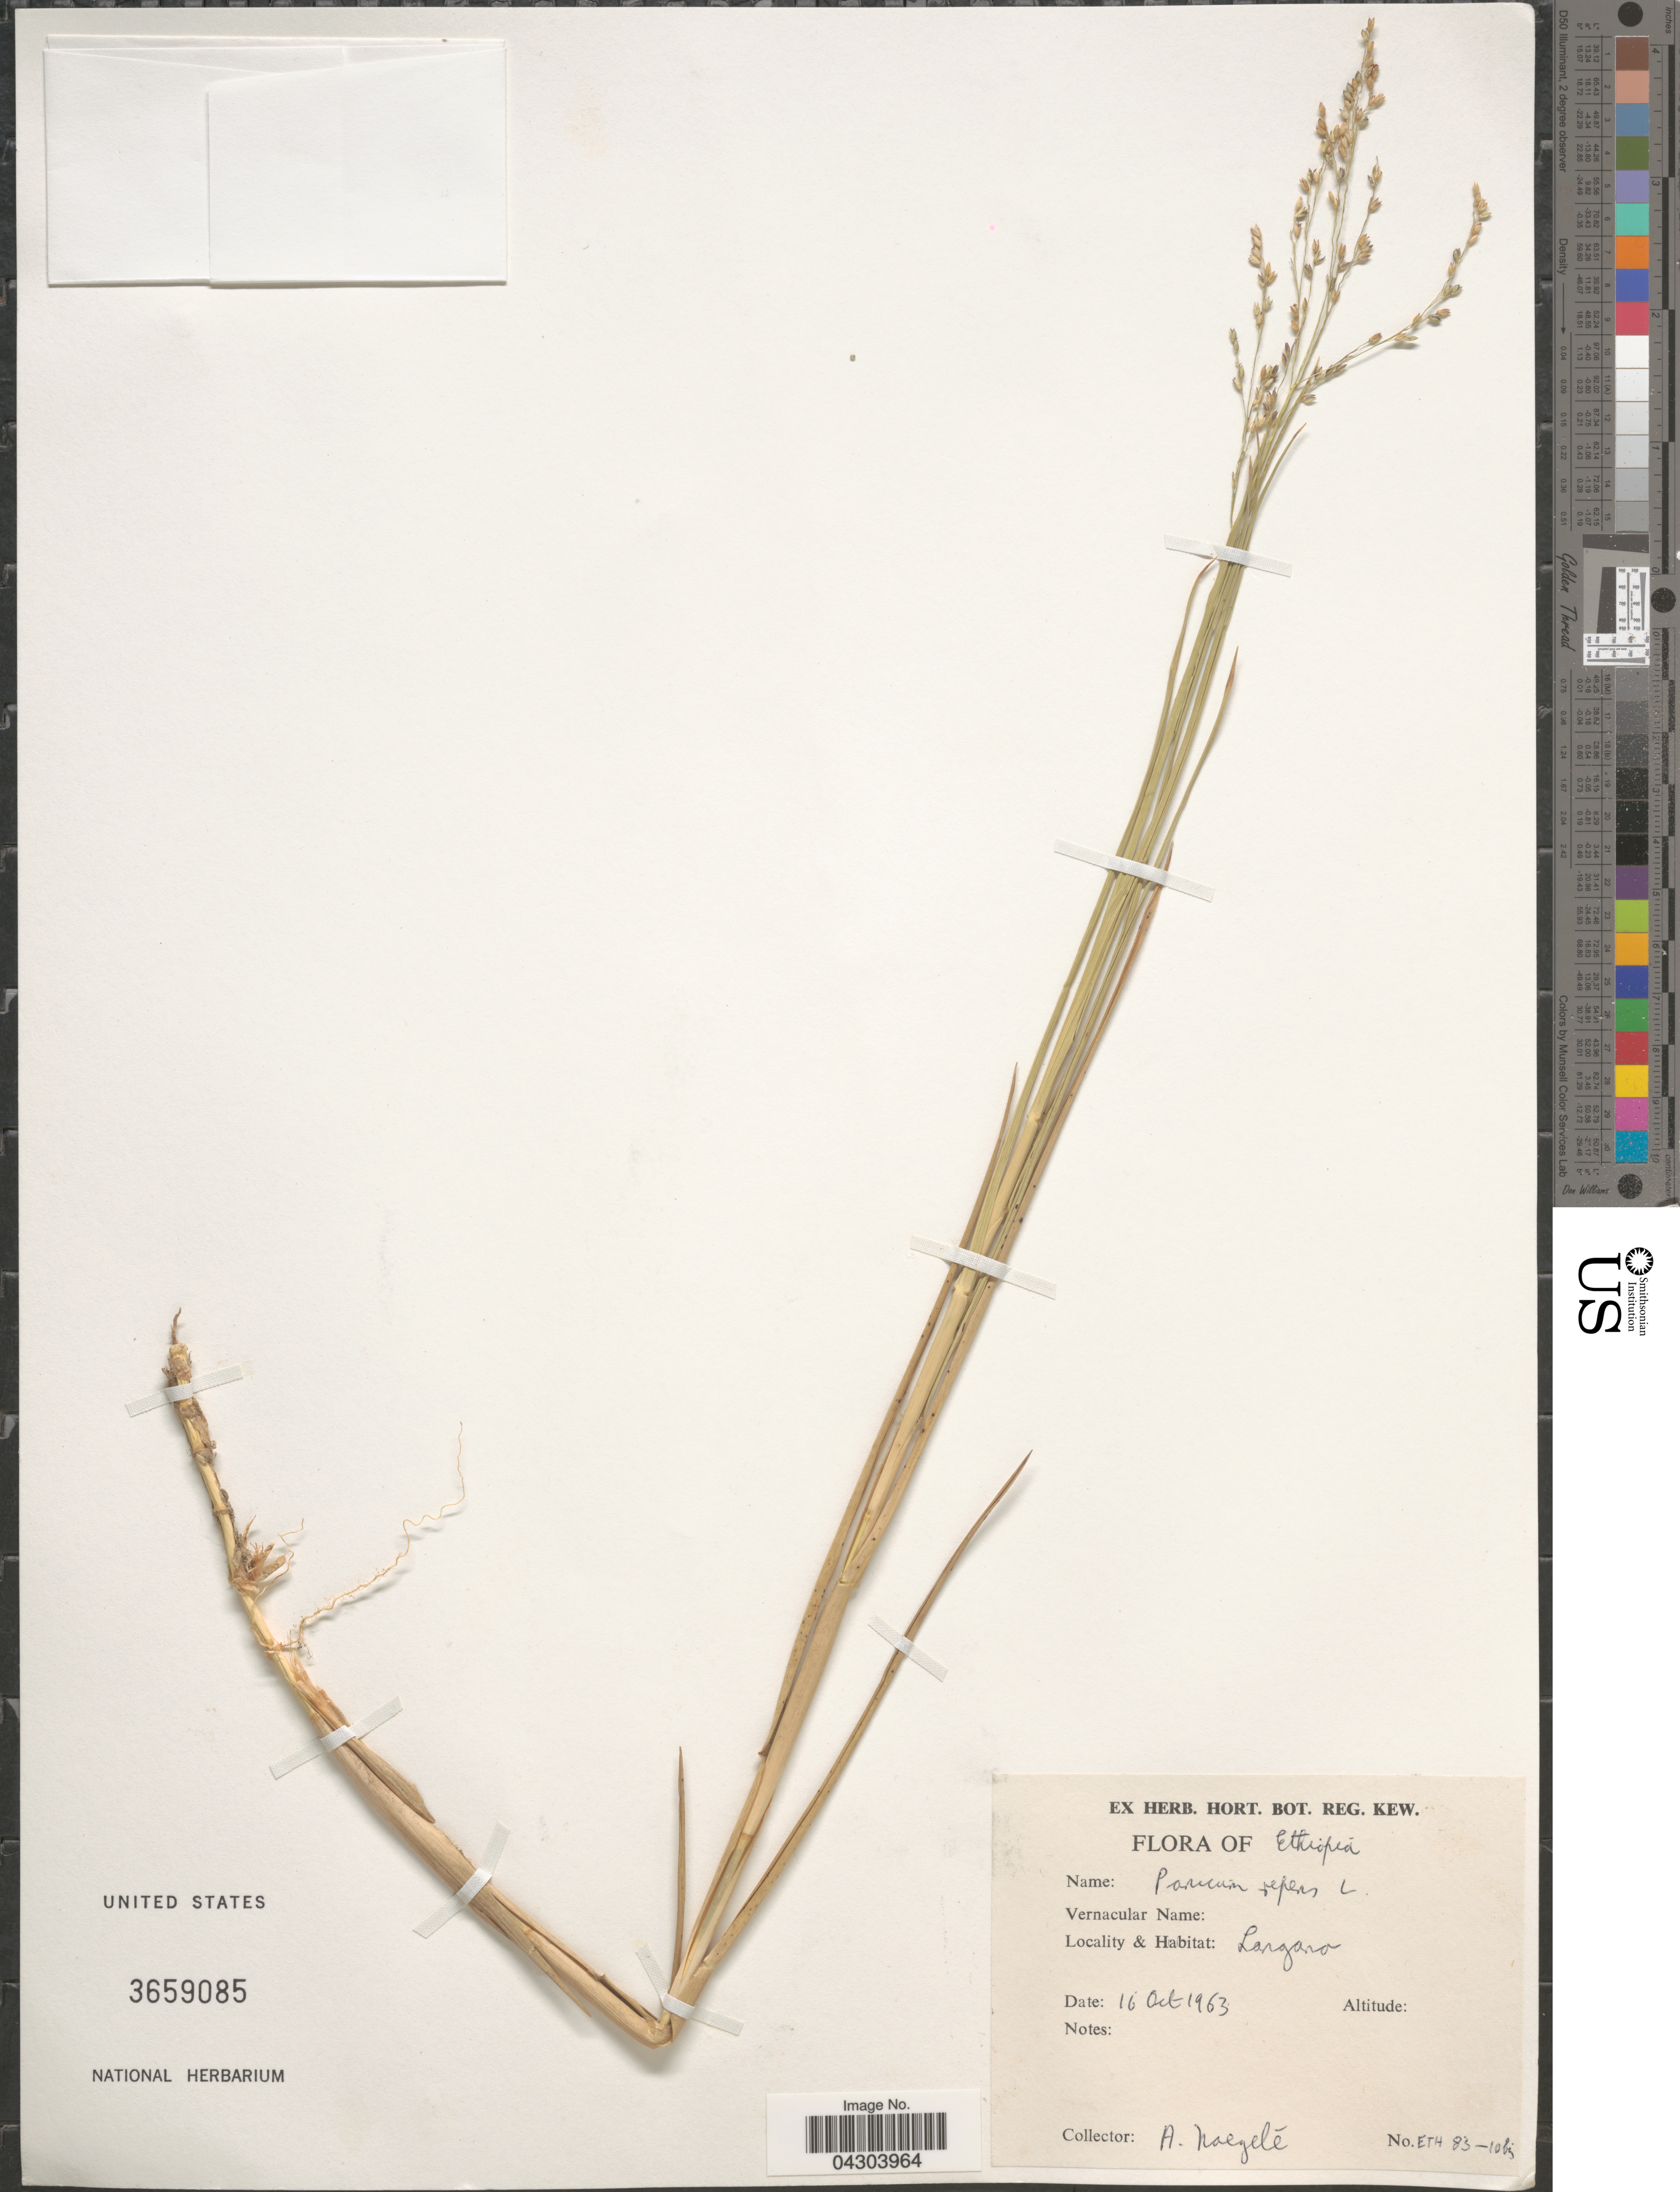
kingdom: Plantae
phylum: Tracheophyta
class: Liliopsida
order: Poales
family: Poaceae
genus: Panicum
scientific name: Panicum repens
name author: L.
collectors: A. Naegelé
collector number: ETH83-1063*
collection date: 1963-10-16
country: Ethiopia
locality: Langano.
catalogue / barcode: US 3659085